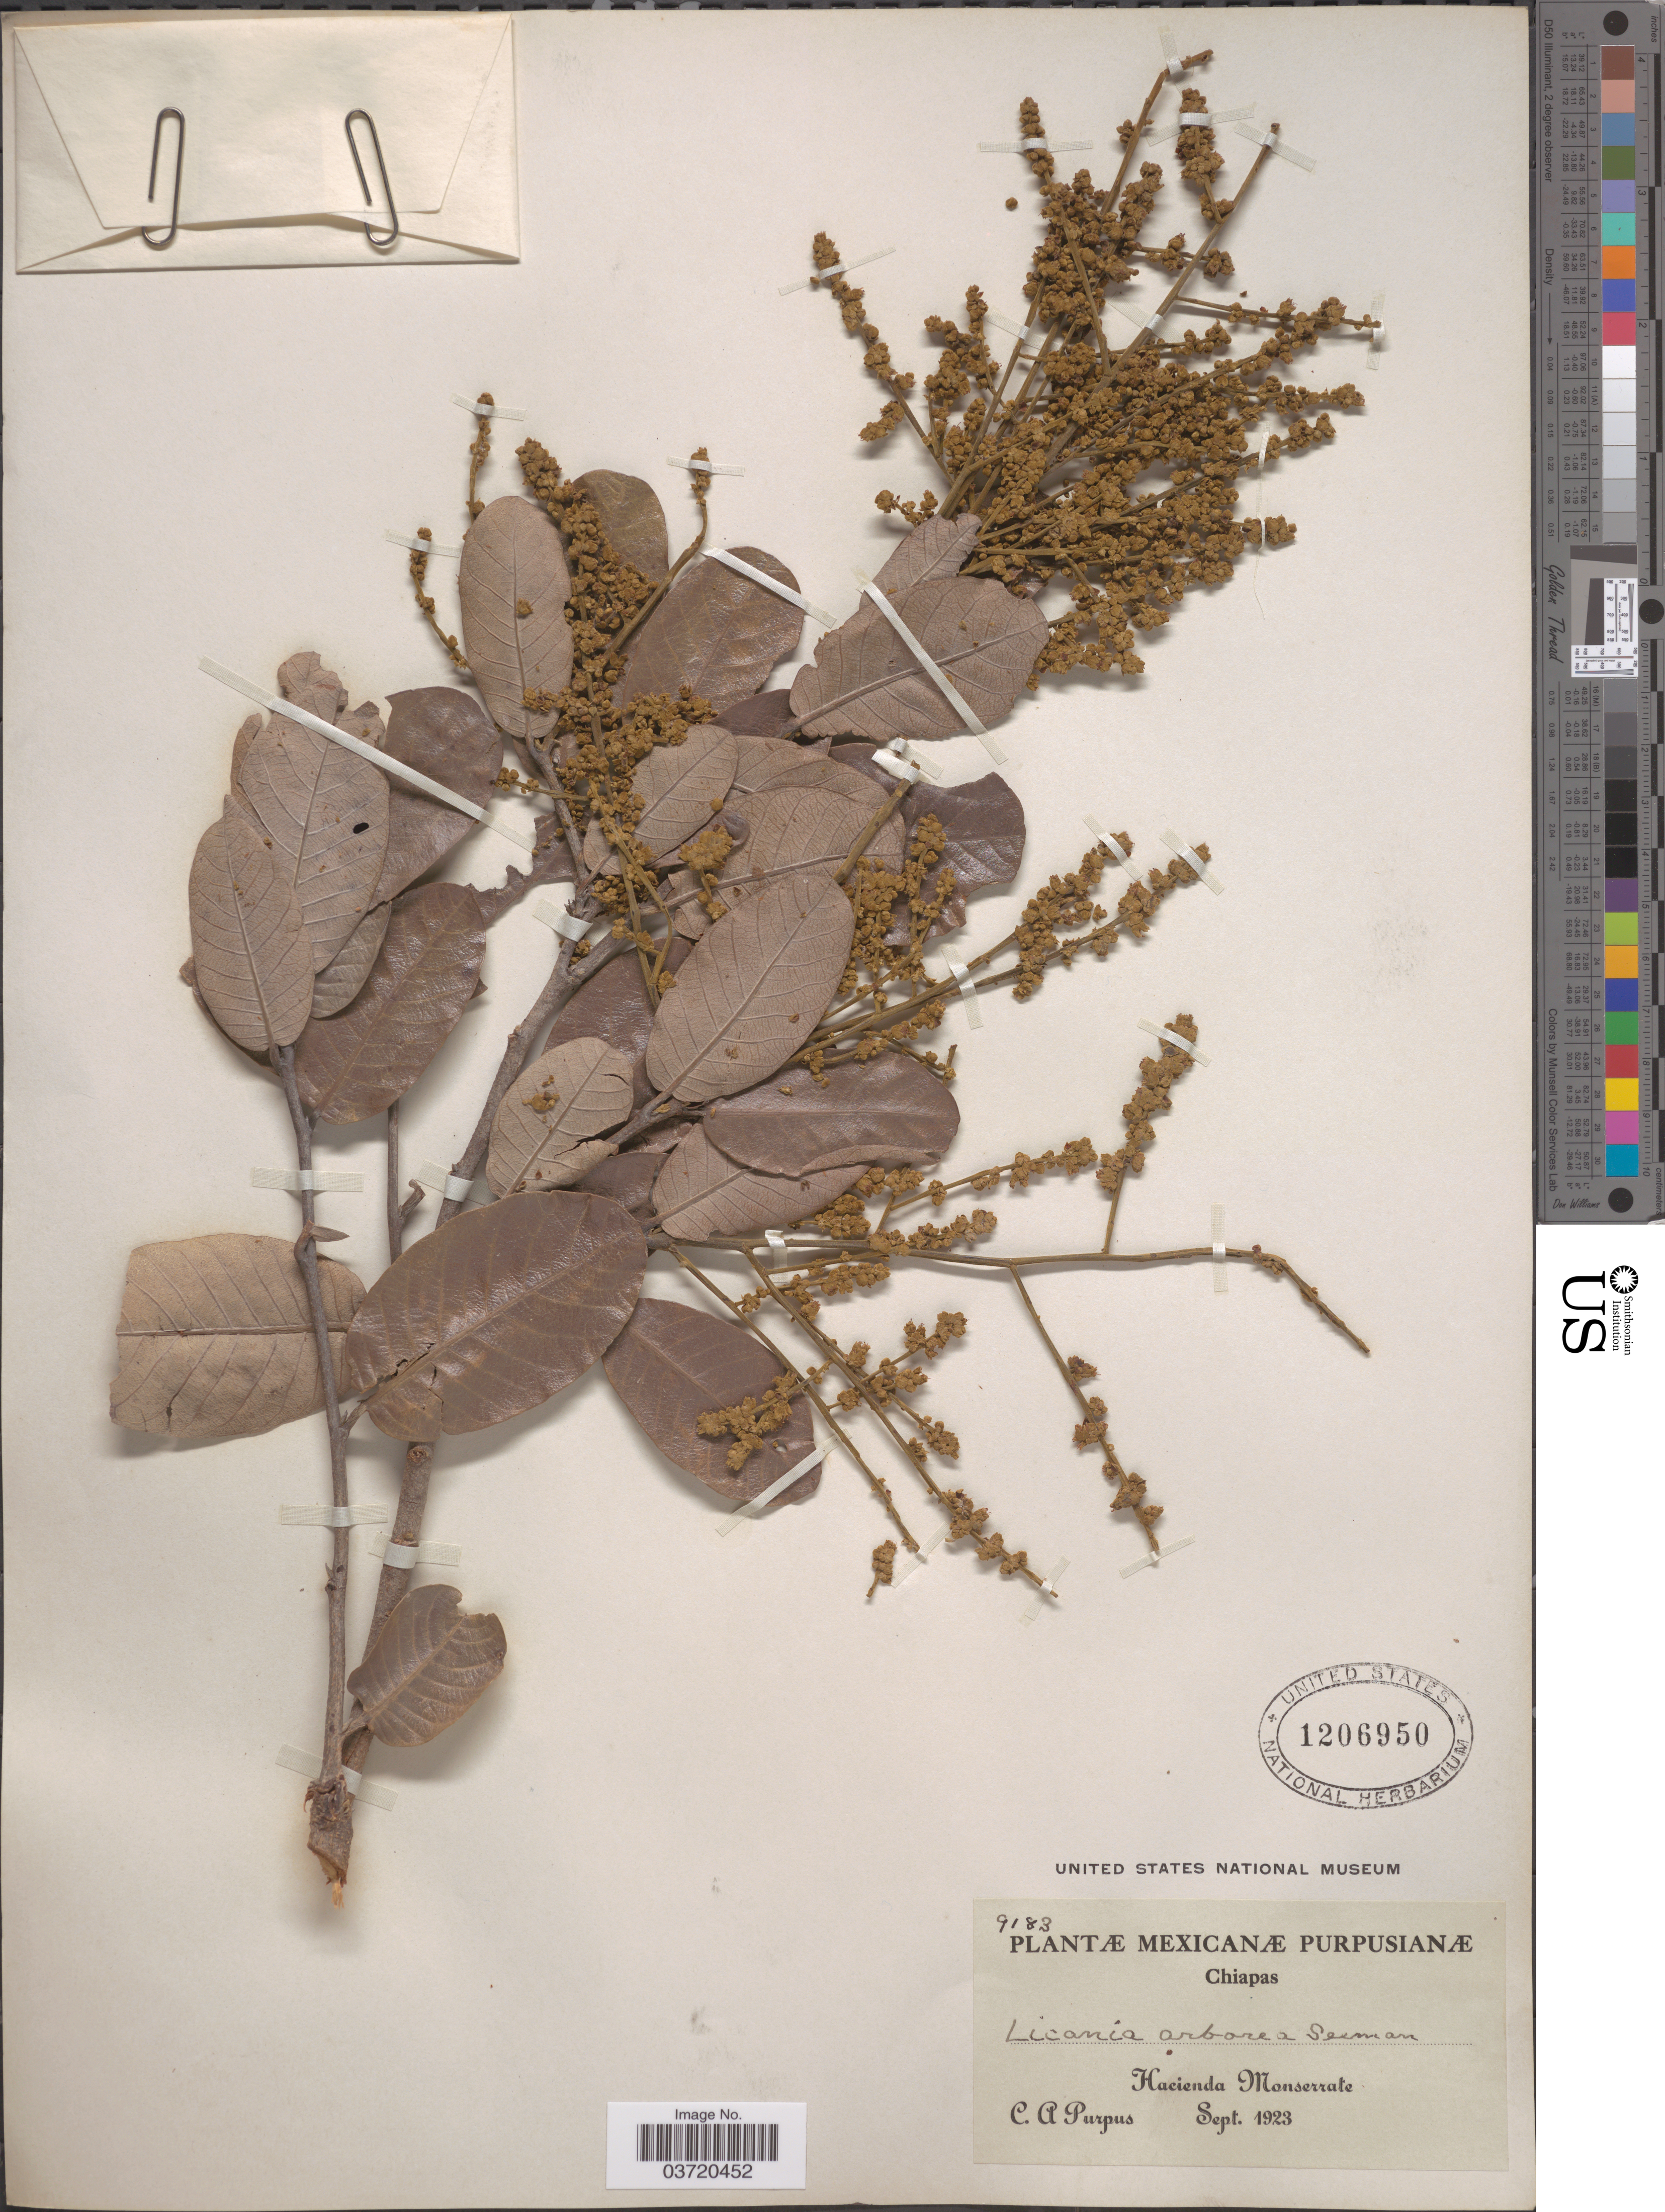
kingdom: Plantae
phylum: Tracheophyta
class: Magnoliopsida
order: Malpighiales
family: Chrysobalanaceae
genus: Microdesmia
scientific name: Microdesmia arborea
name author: (Seem.) Sothers & Prance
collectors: C. A. Purpus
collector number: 9183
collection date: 1923-09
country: Mexico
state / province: Chiapas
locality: Hacienda Monserrate.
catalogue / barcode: US 1206950